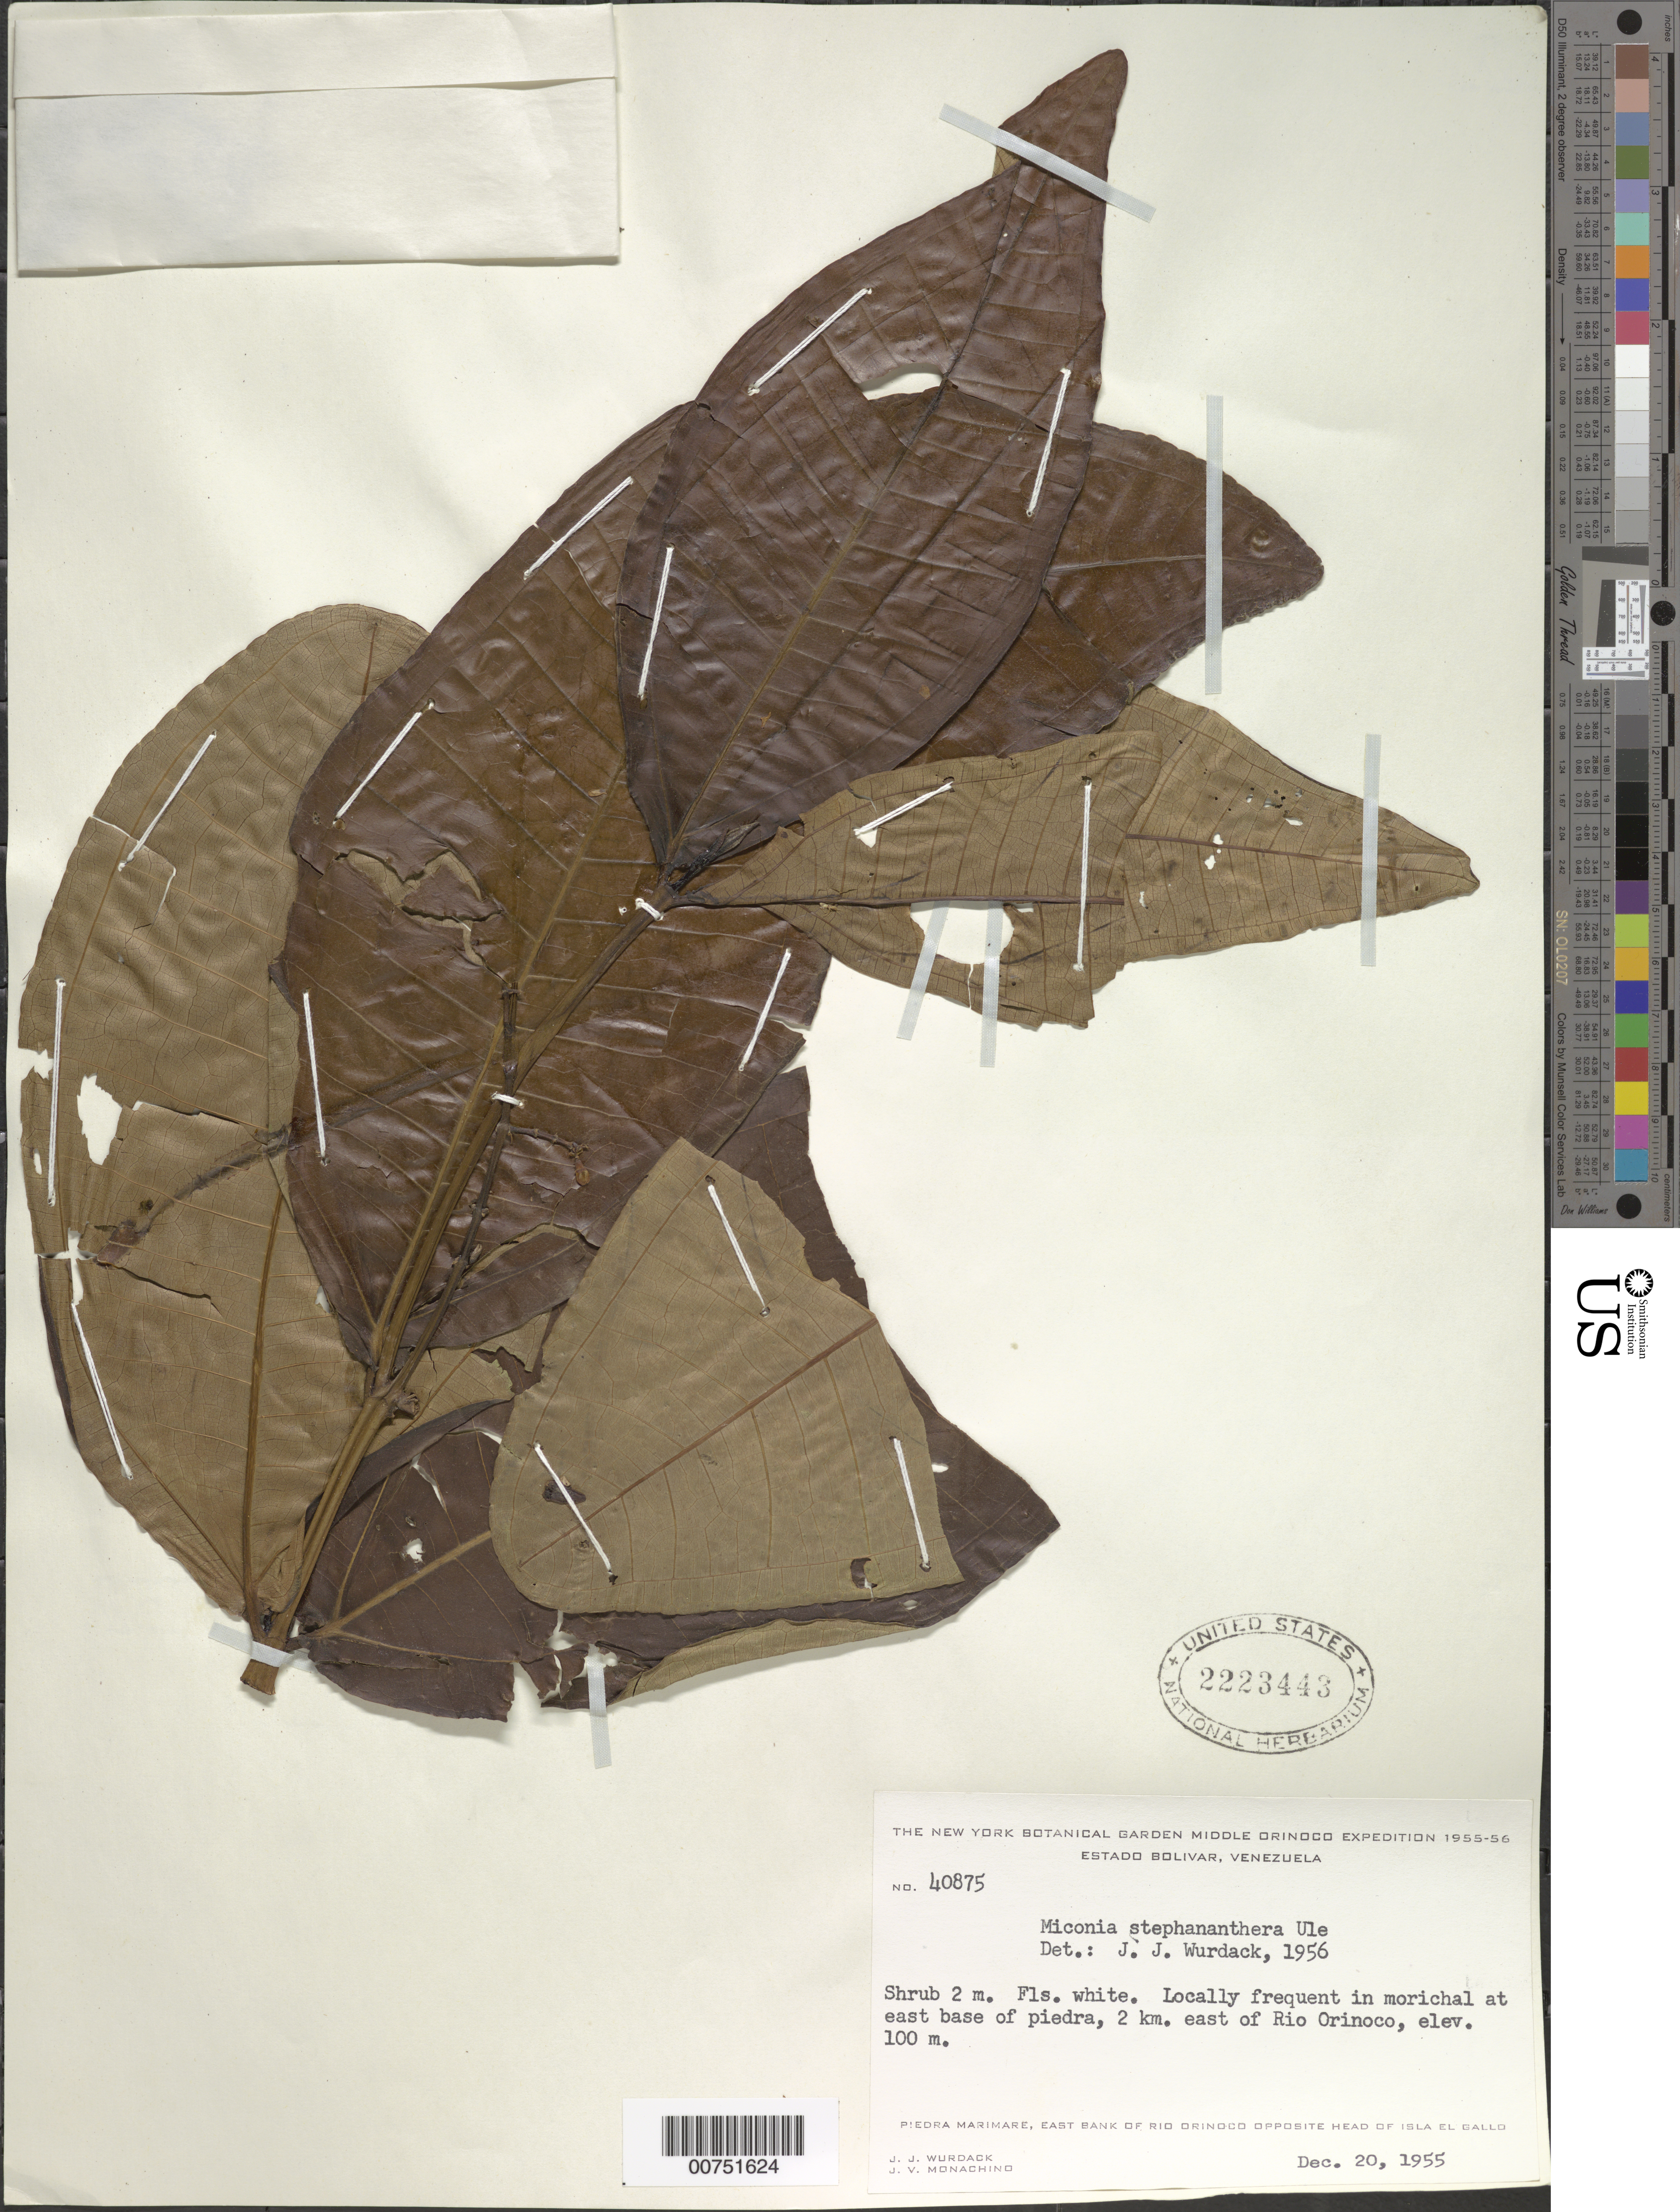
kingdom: Plantae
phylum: Tracheophyta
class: Magnoliopsida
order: Myrtales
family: Melastomataceae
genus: Miconia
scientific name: Miconia stephananthera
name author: Ule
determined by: Wurdack, John J., (US), US (UNITED STATES)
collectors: J. J. Wurdack & J. V. Monachino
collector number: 40875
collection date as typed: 20-Dec-55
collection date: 1955-12-20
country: Venezuela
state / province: Bolívar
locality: Piedra Marimare, E bank of Río Orinoco, opposite head of Isla El Gallo; east base of piedra, 2 km east of Río Orinoco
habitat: Morichal at east base of piedra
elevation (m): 100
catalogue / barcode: US 2223443